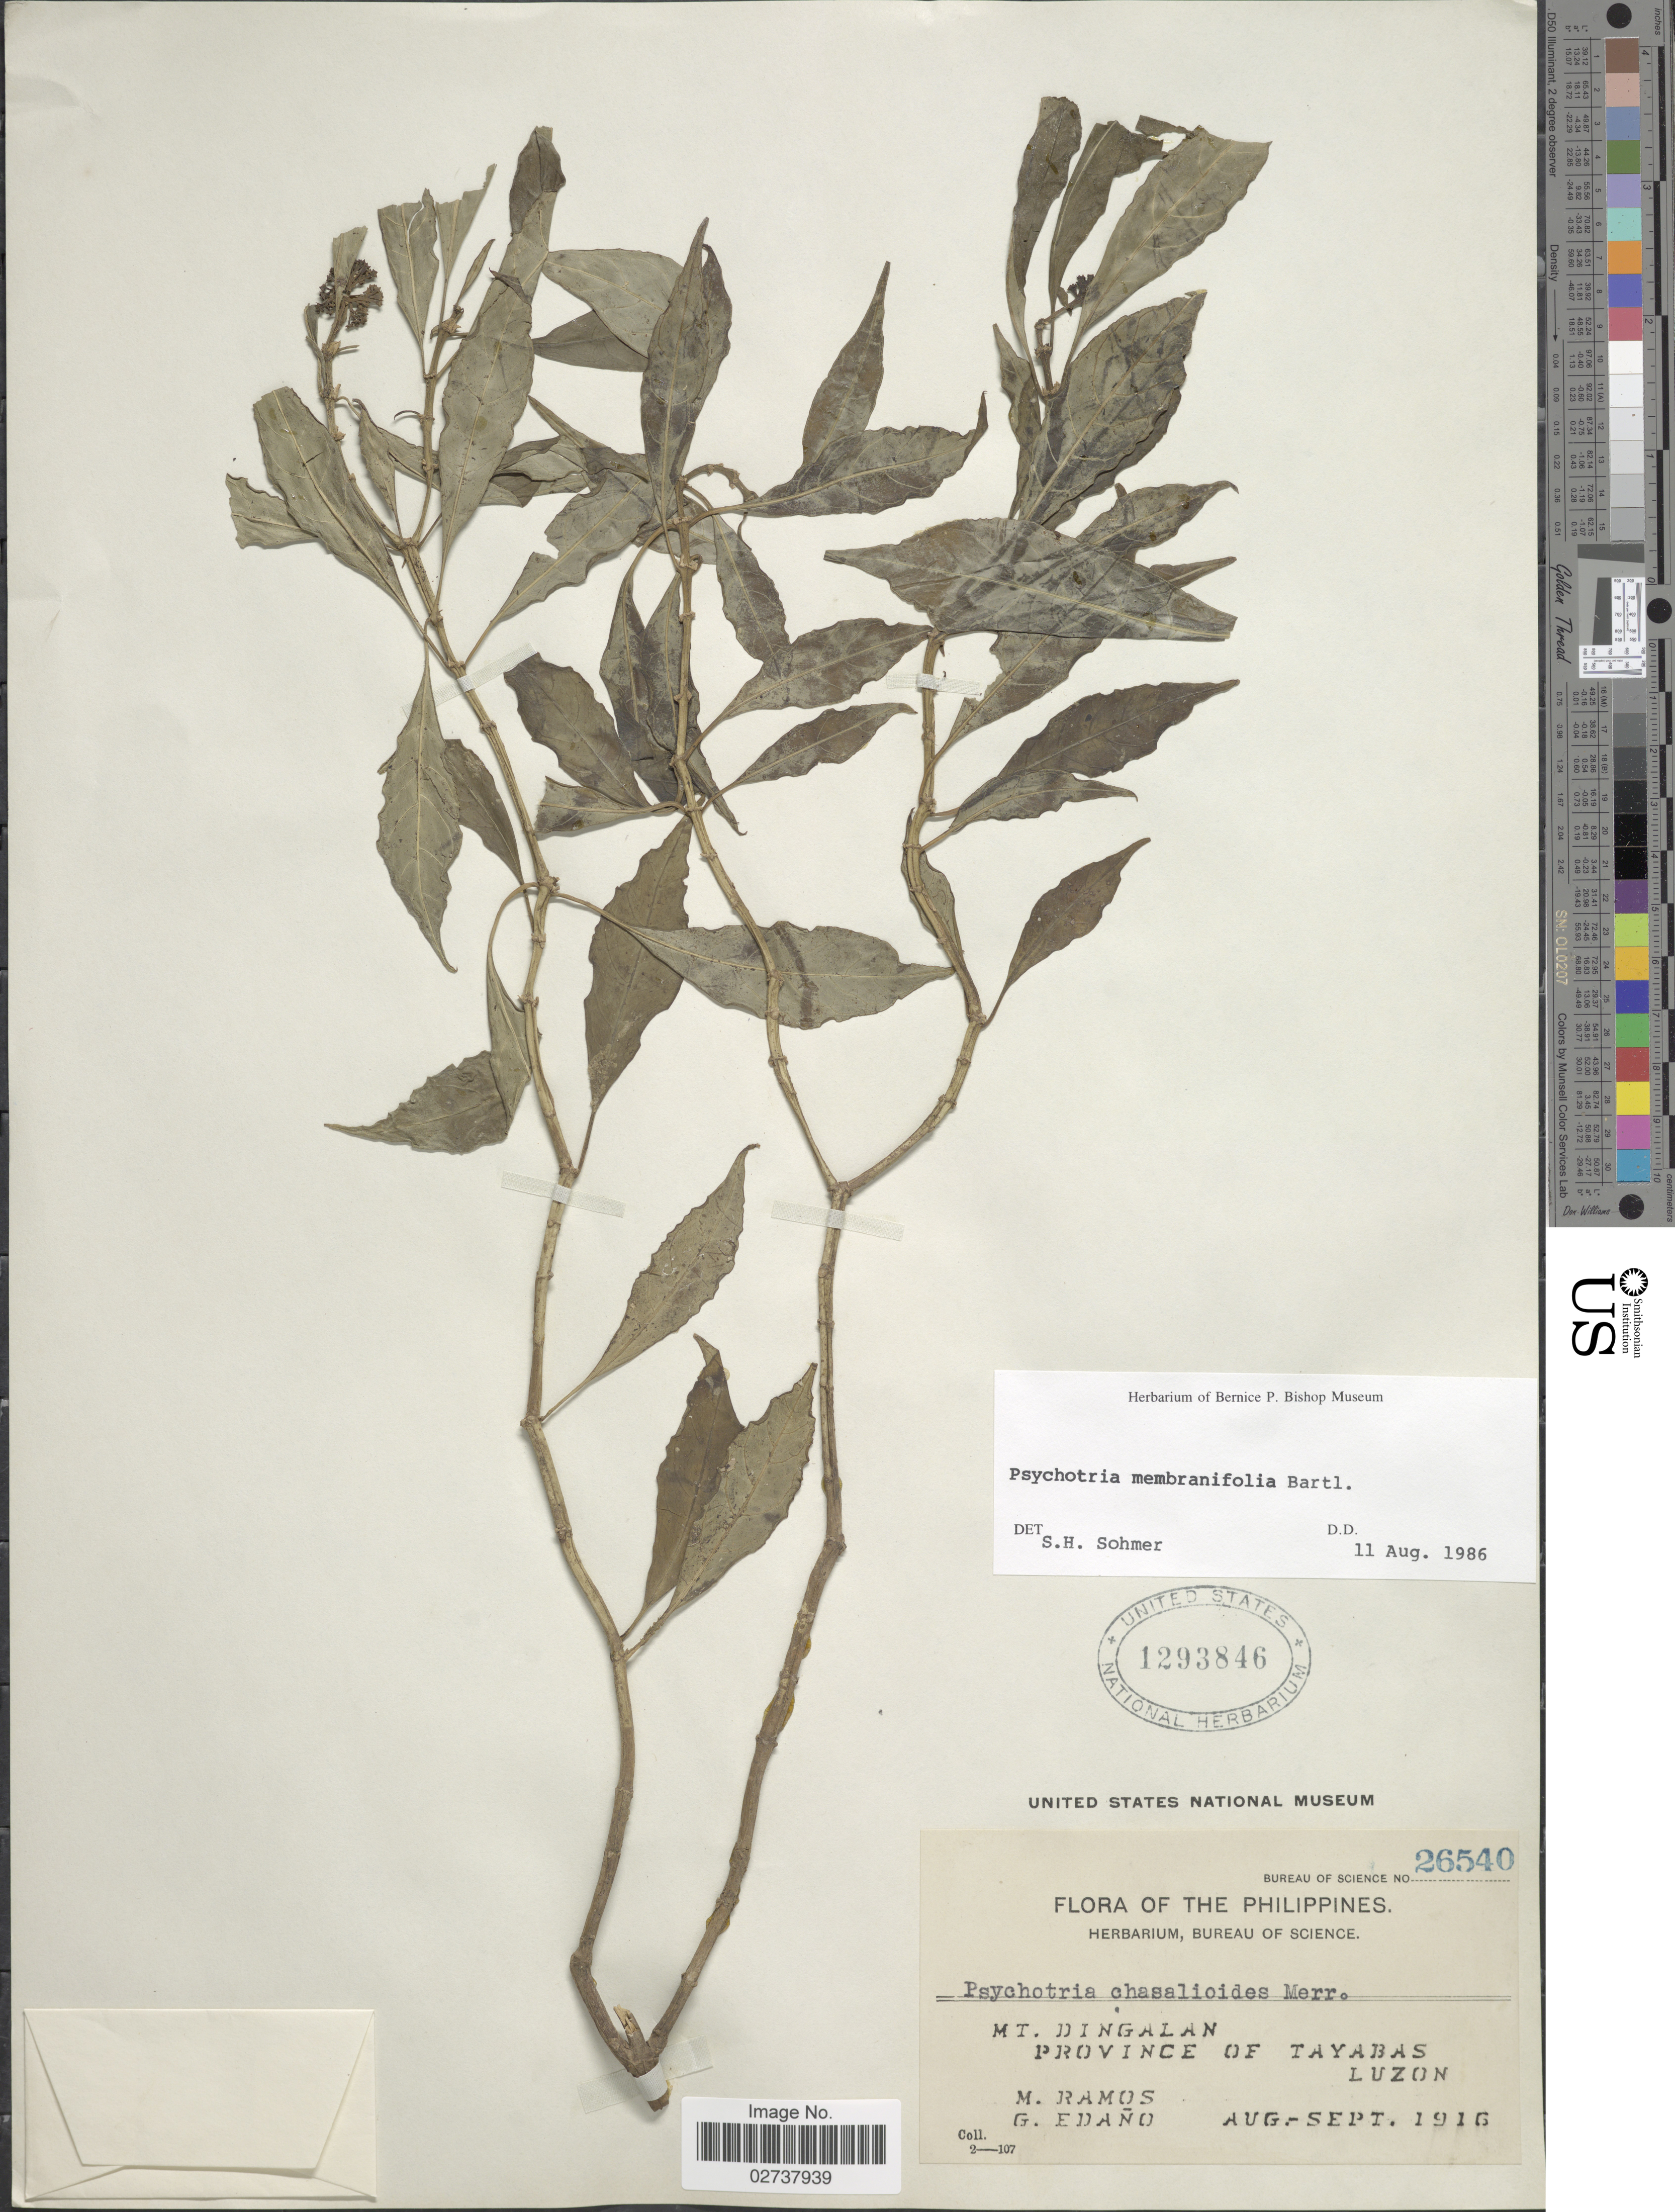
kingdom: Plantae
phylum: Tracheophyta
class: Magnoliopsida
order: Gentianales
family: Rubiaceae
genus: Psychotria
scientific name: Psychotria membranifolia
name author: Bartl. ex A. DC.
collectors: M. Ramos & G. Edaño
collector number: Bureau of Science 26540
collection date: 1916-08/1916-09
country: Philippines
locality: Mt. Dingalan, Province of Tayabas, Luzon.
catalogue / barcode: US 1293846